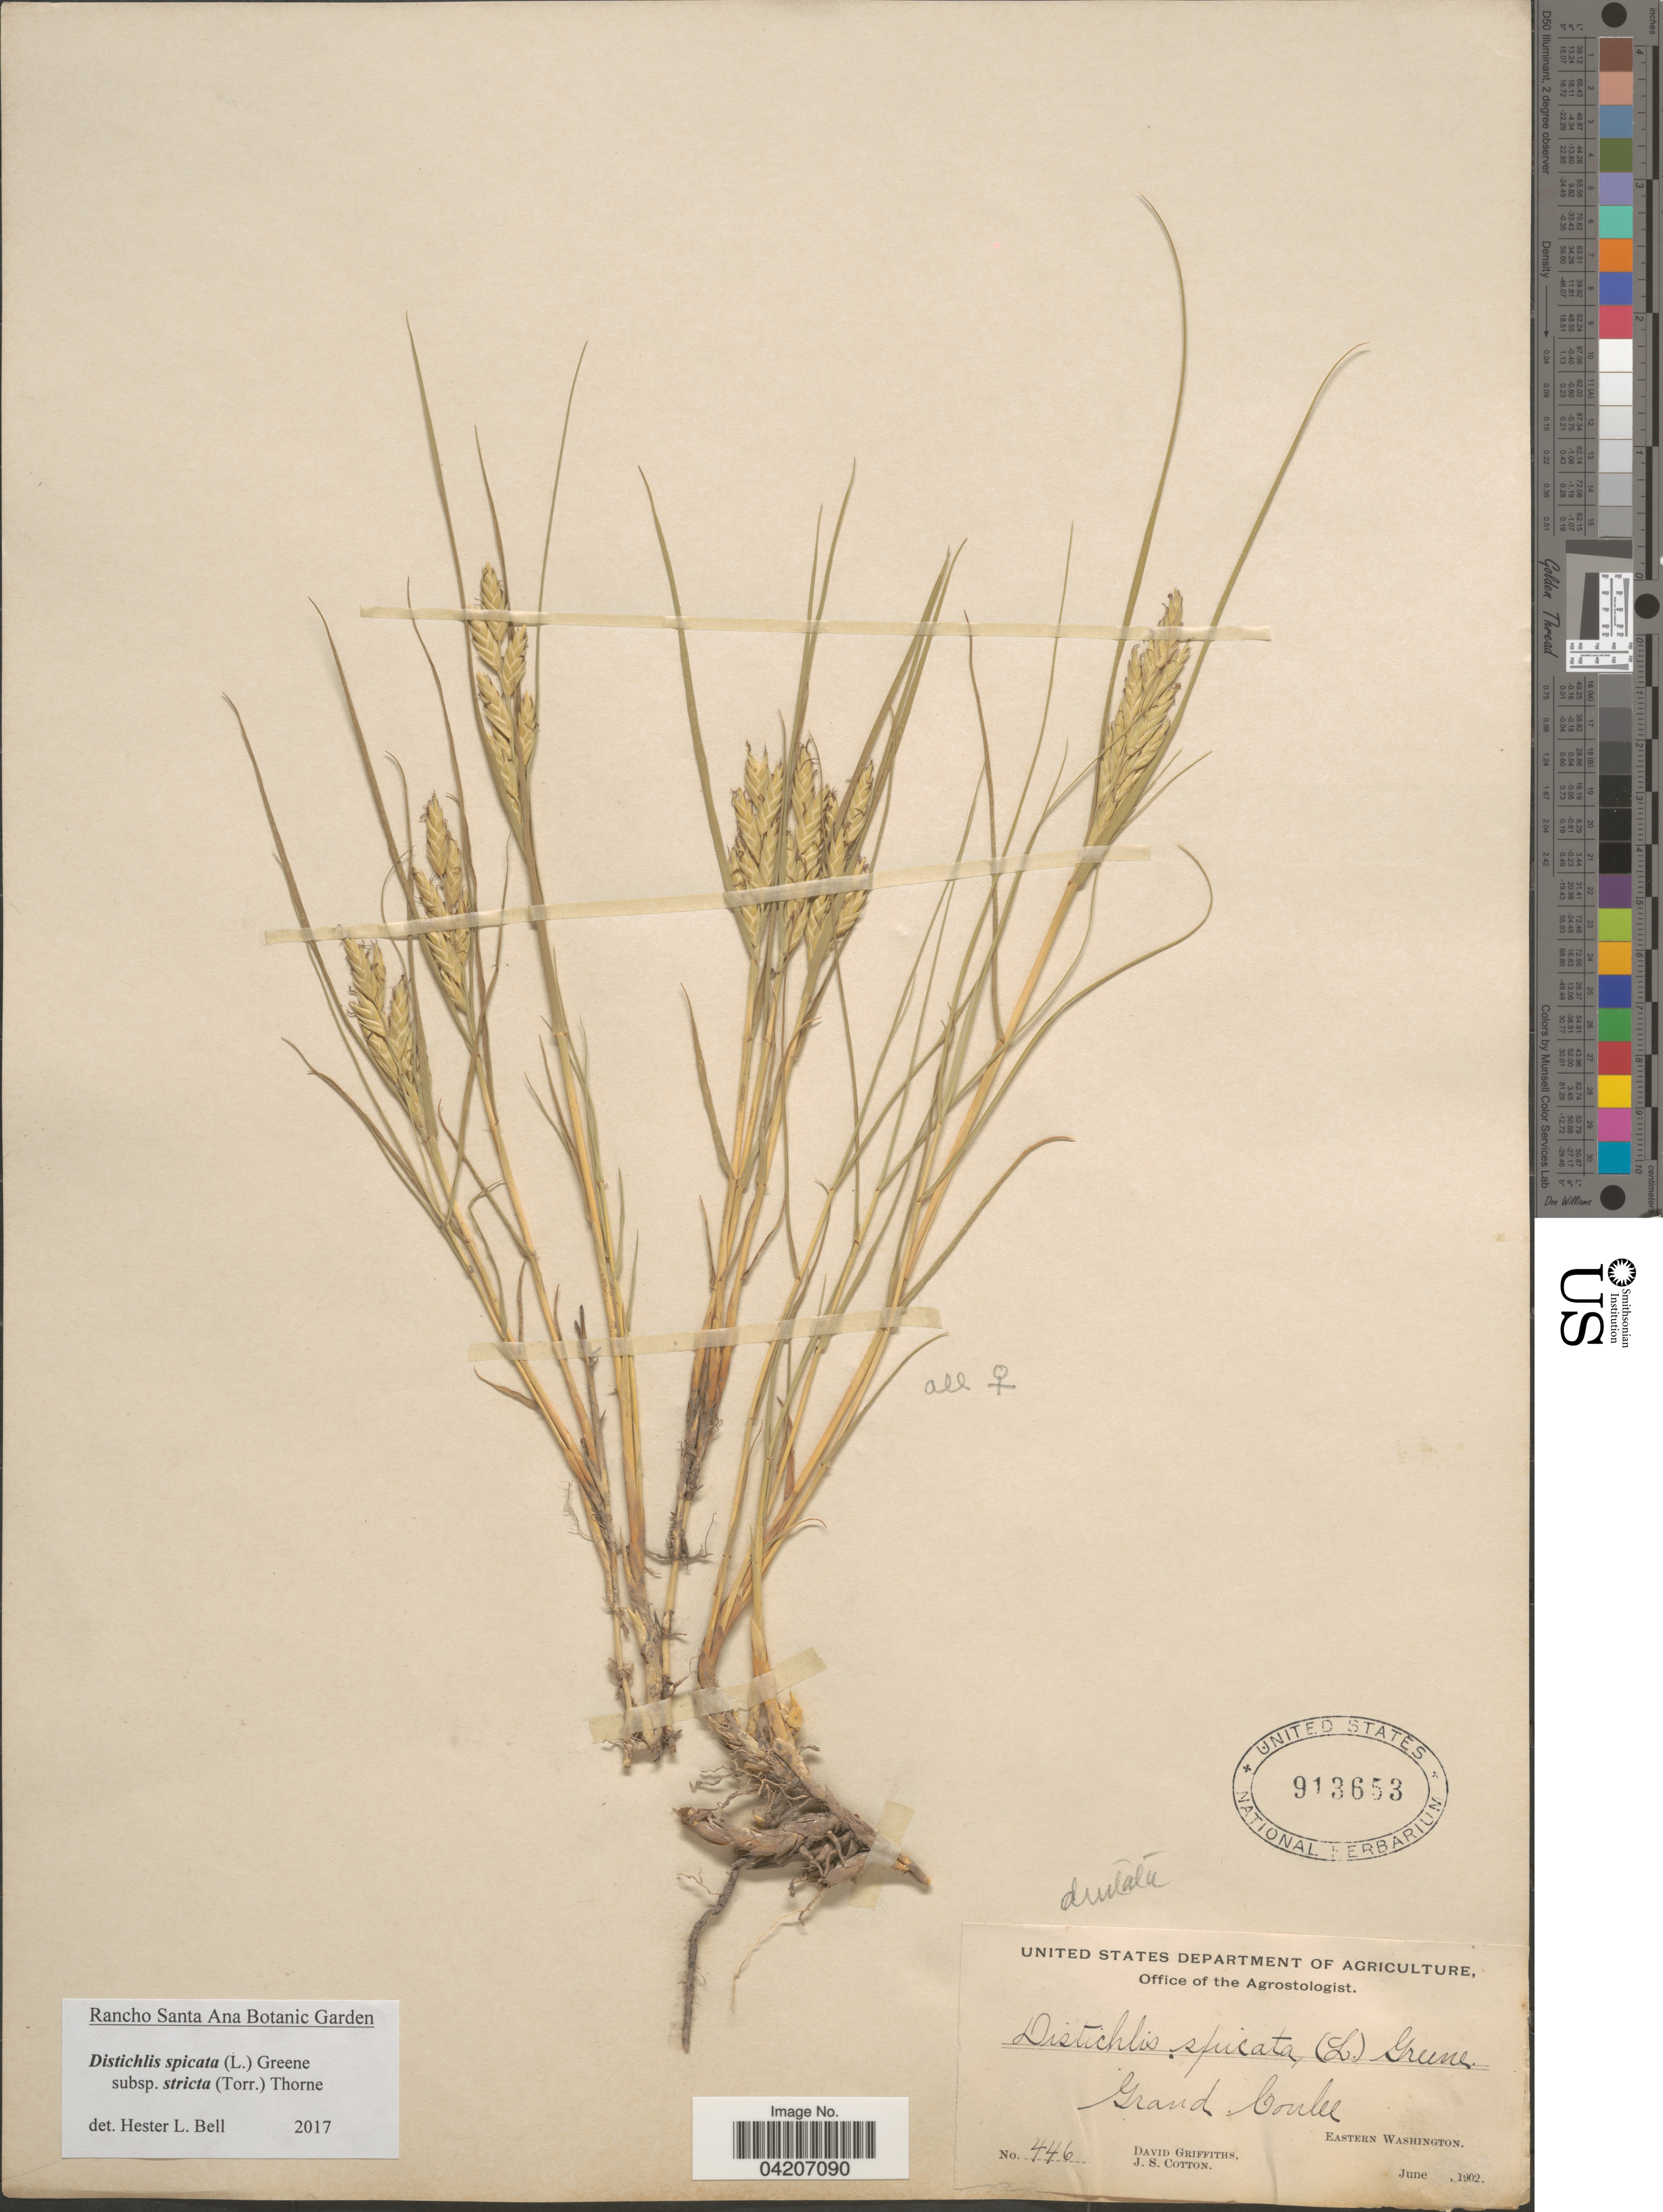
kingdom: Plantae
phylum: Tracheophyta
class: Liliopsida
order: Poales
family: Poaceae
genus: Distichlis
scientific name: Distichlis spicata subsp. stricta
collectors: D. Griffiths & J. S. Cotton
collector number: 446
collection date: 1902-06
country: United States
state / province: Washington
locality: Grand Coulee. Eastern Washington.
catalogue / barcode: US 913653